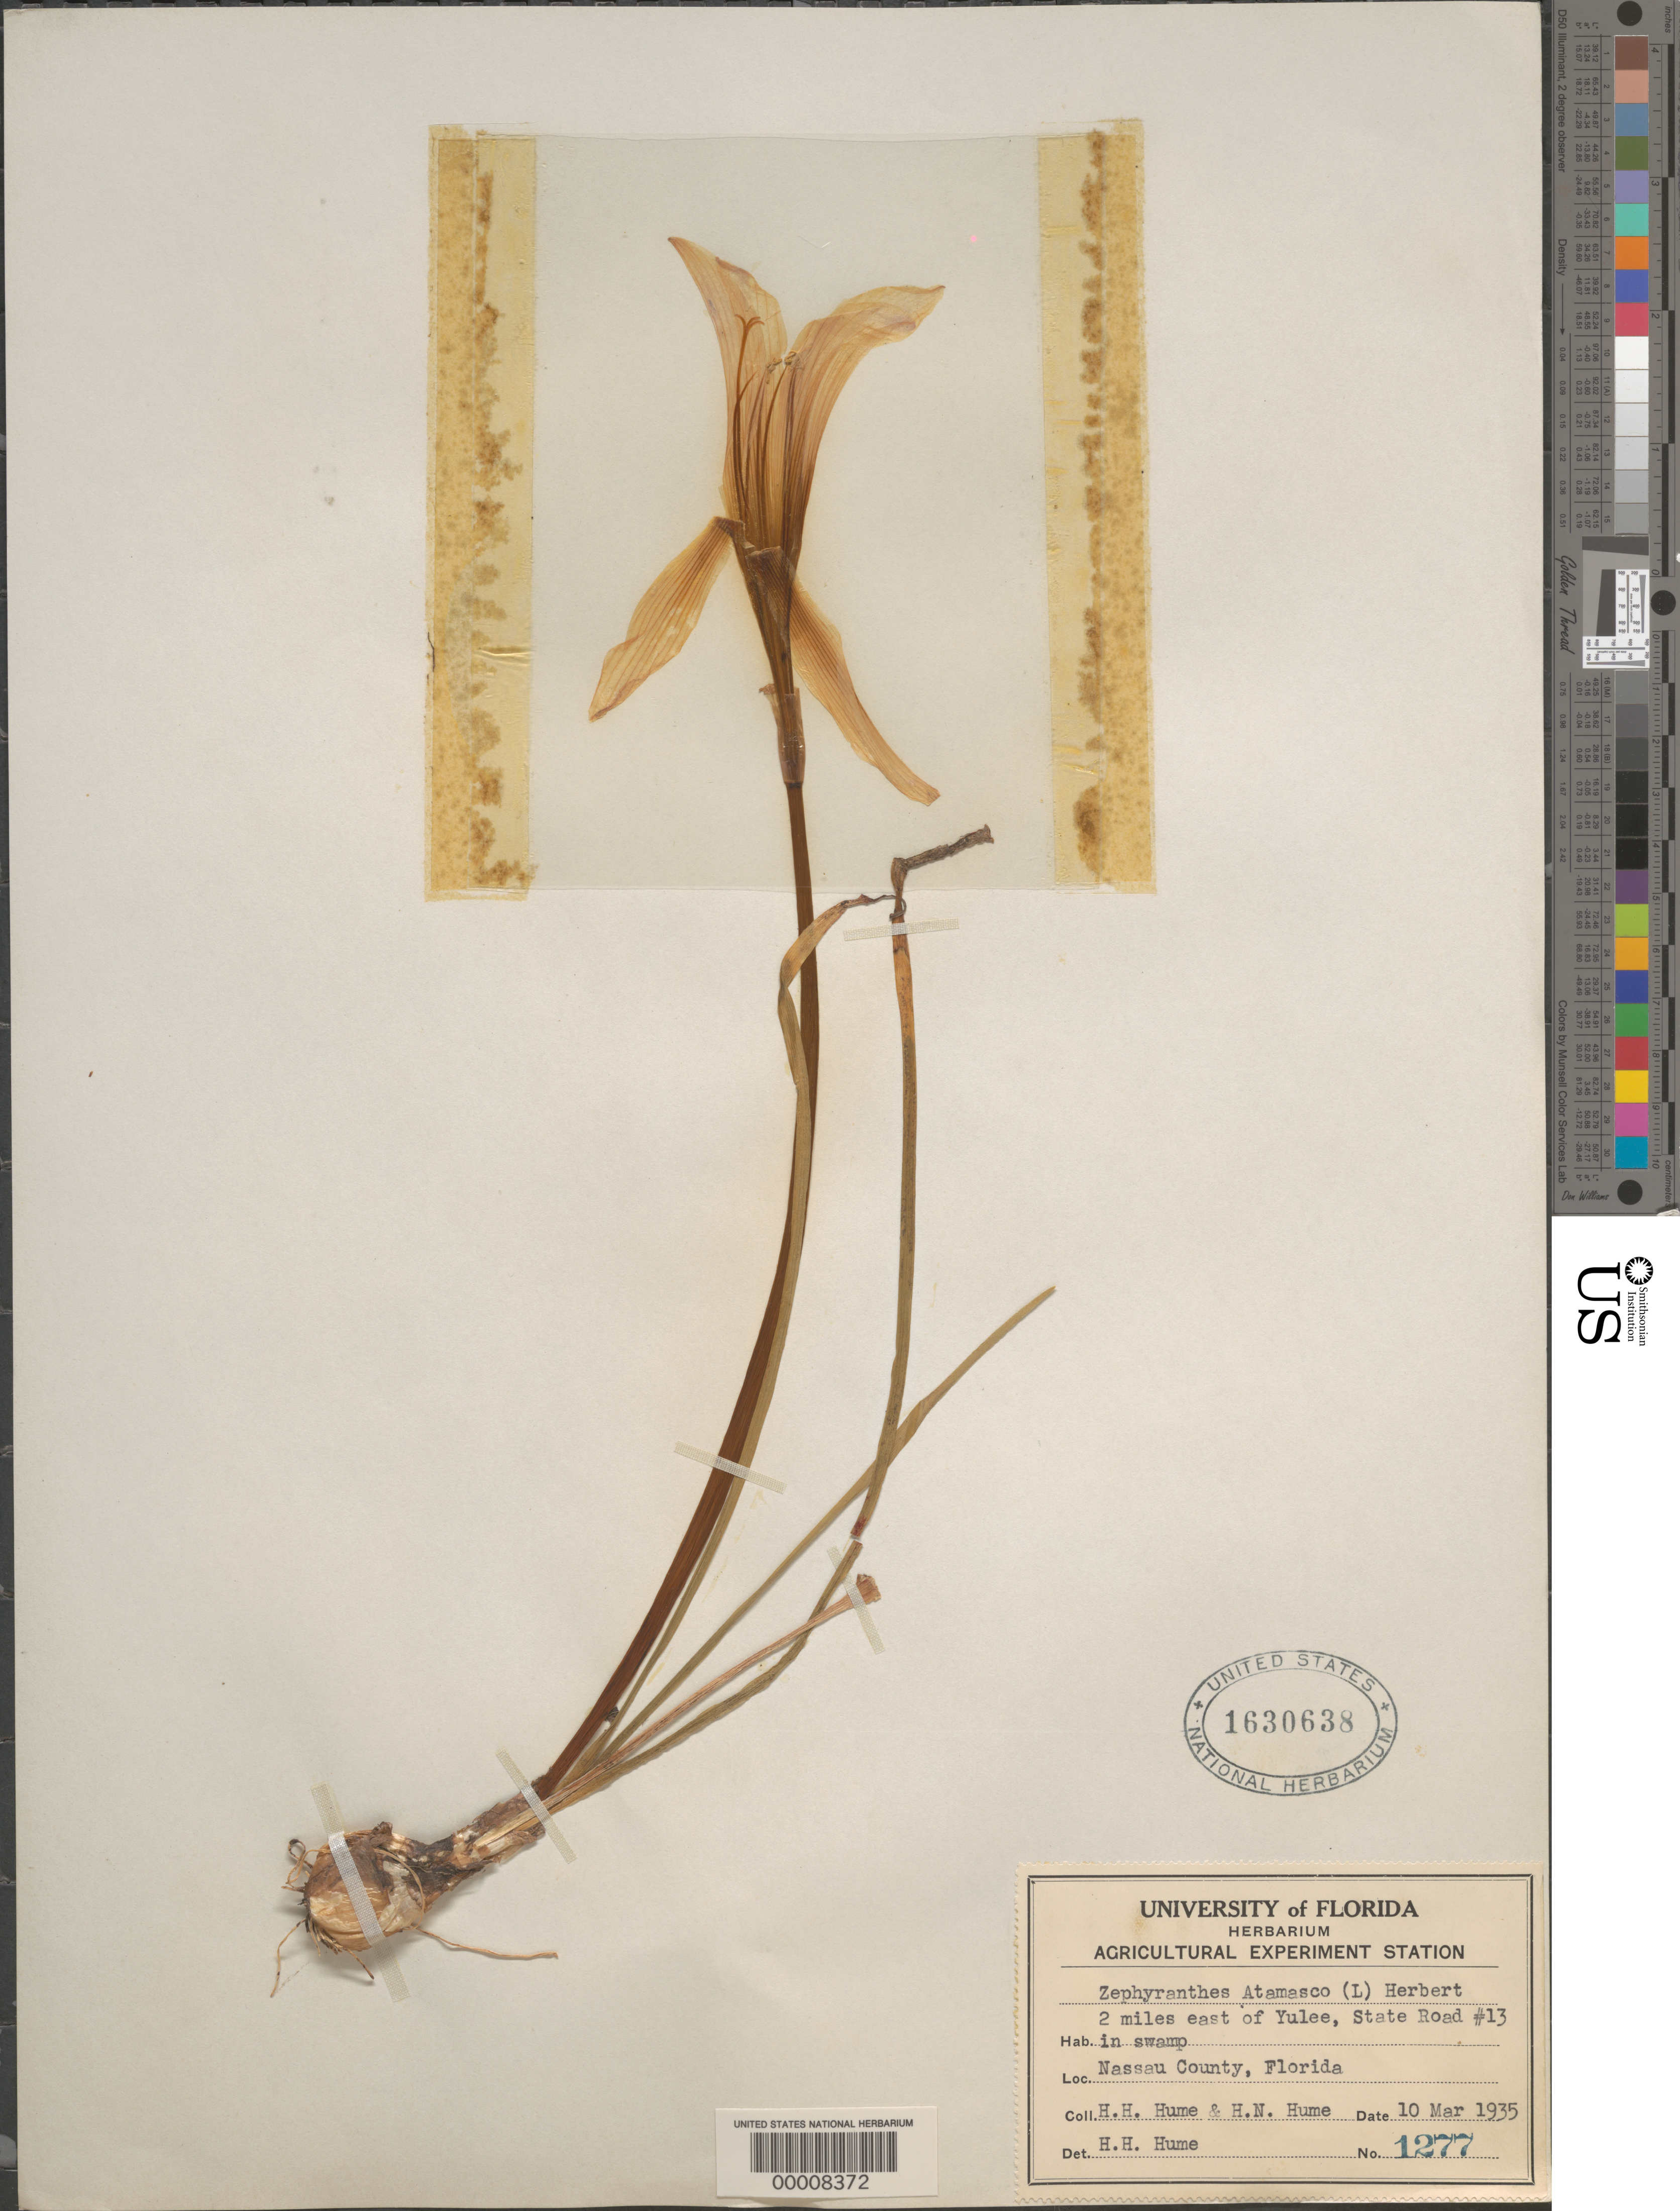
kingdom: Plantae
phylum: Tracheophyta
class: Liliopsida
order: Asparagales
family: Amaryllidaceae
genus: Zephyranthes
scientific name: Zephyranthes atamasco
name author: (L.) Herb.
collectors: H. Hume & H. Hume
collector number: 1277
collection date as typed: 10 Mar 1935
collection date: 1935-03-10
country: United States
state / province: Florida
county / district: Nassau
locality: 2 mi. e of yulee, state rd. 13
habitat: In swamp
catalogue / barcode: US 1630638